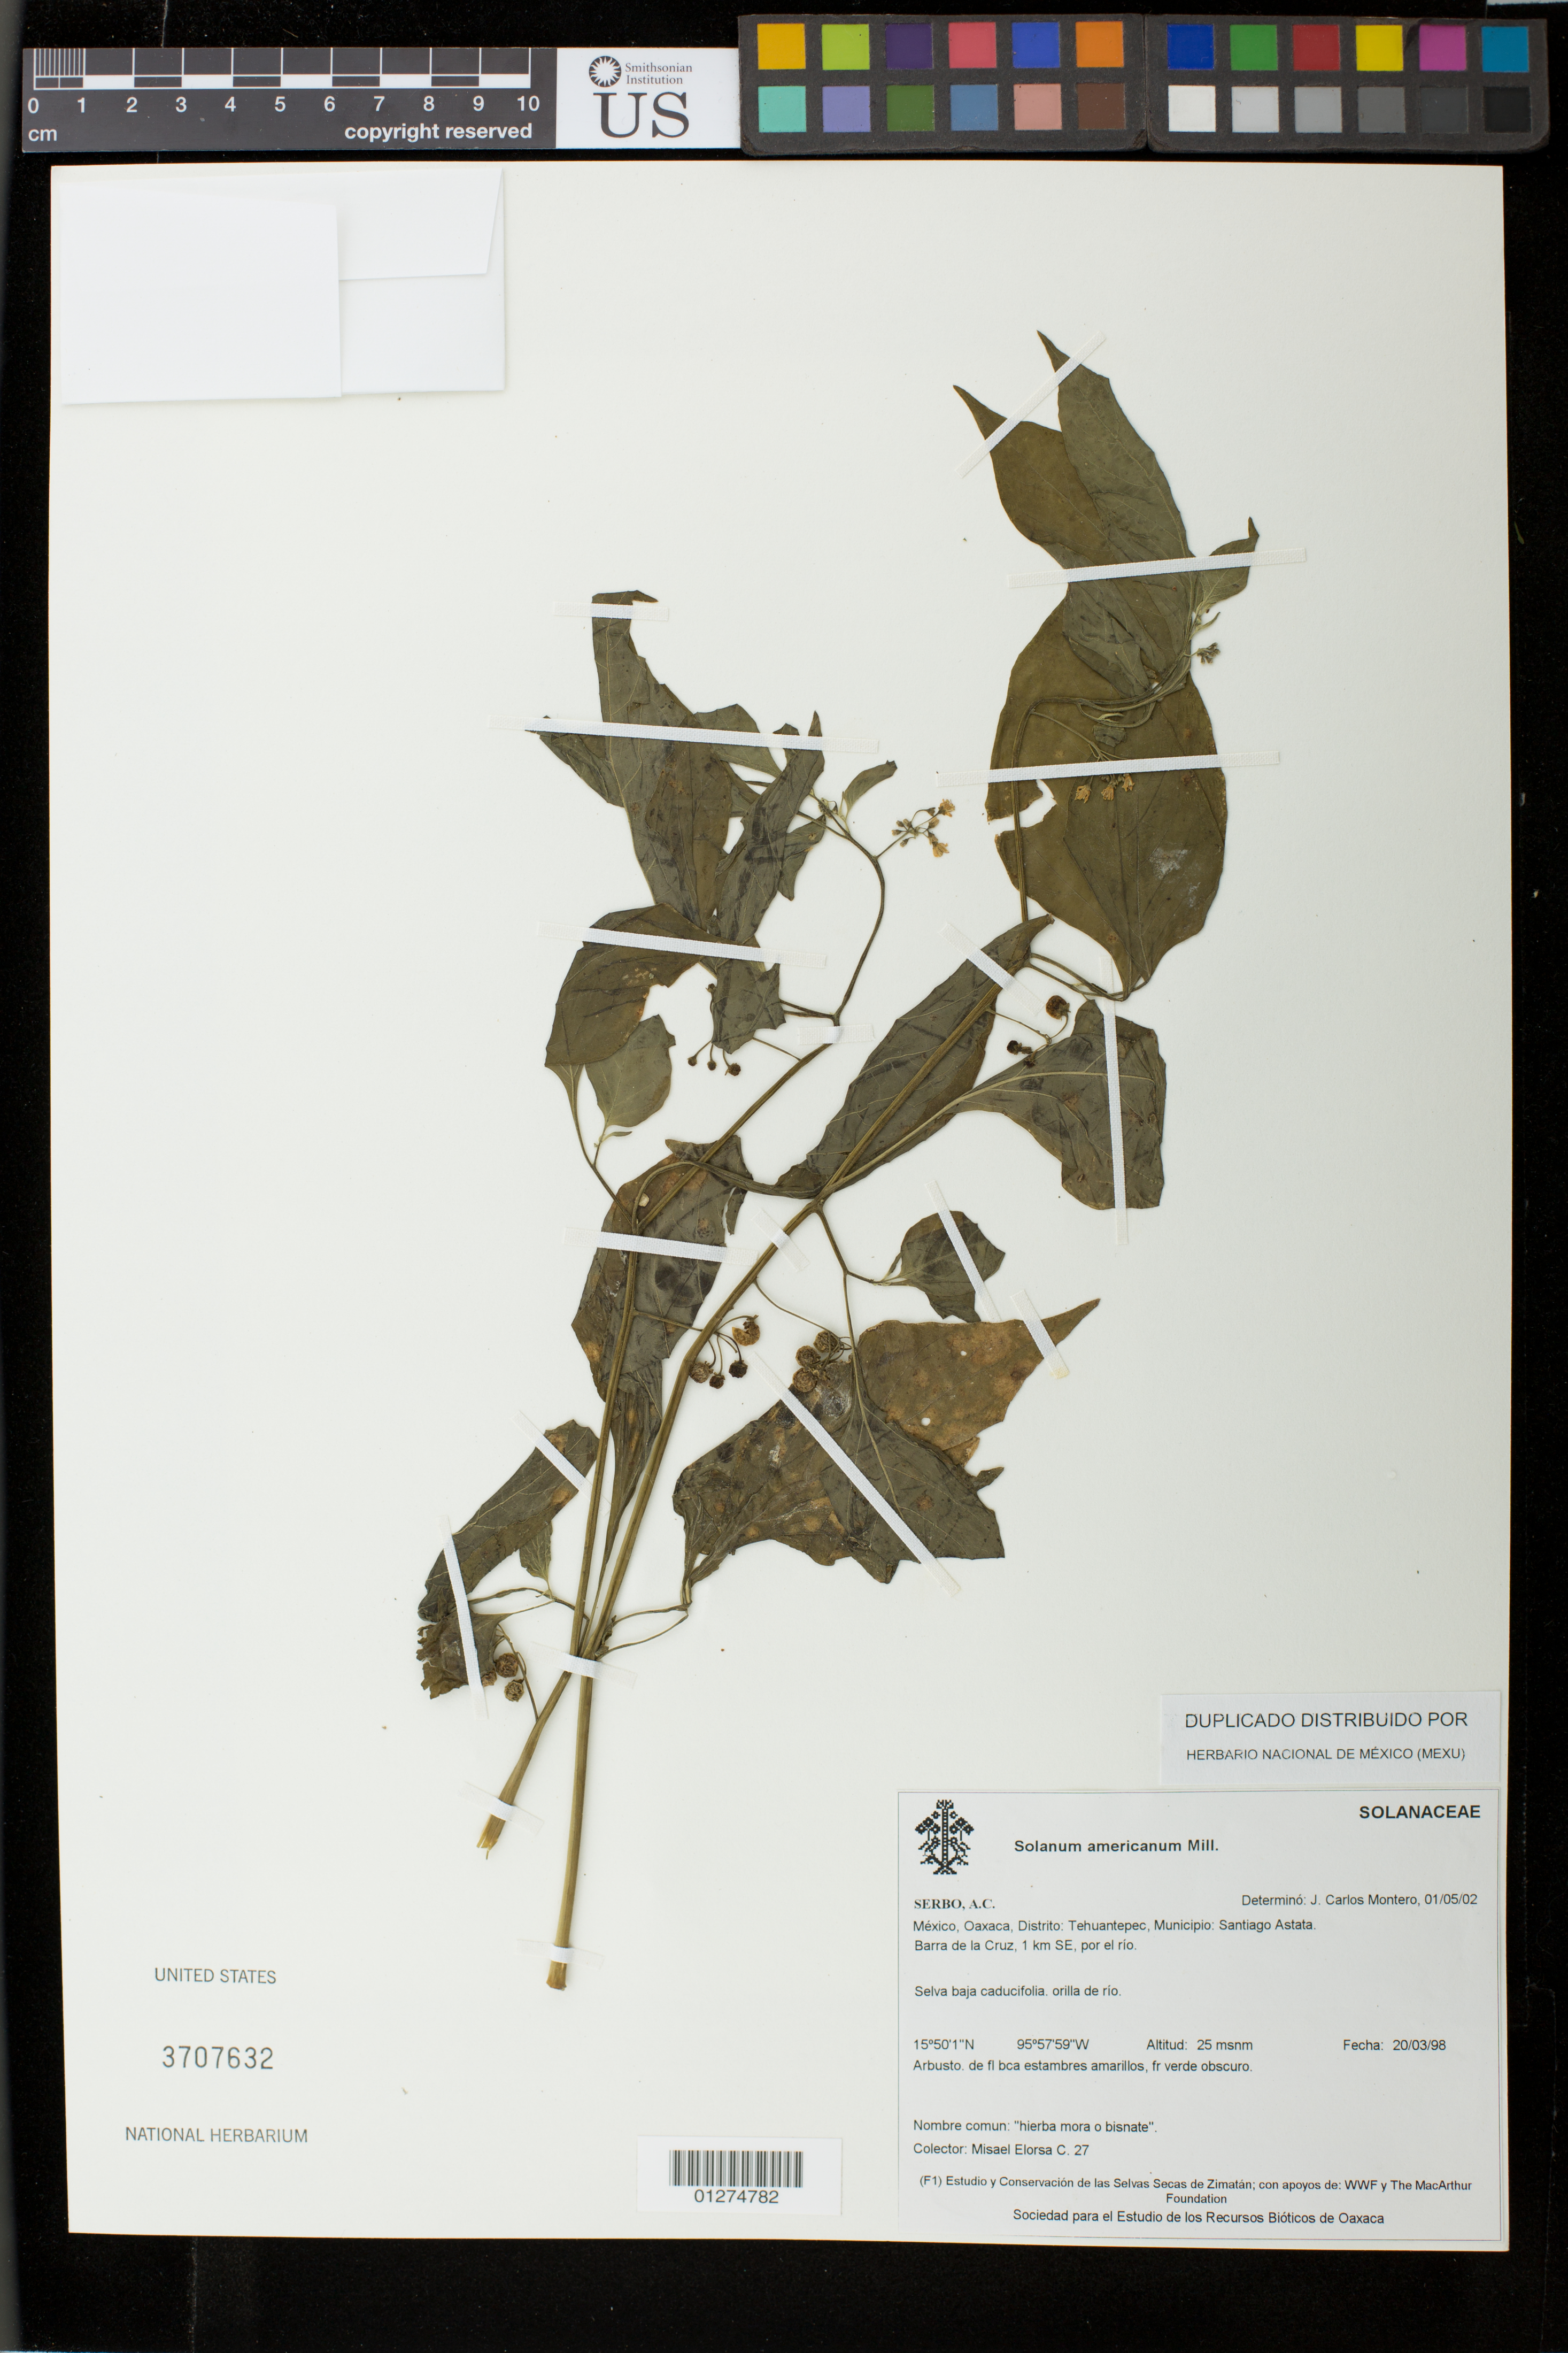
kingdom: Plantae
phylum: Tracheophyta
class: Magnoliopsida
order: Solanales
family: Solanaceae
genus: Solanum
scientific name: Solanum americanum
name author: Mill.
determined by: Montero-Castro, J. C.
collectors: M. Elorsa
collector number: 27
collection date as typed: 20/03/98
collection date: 1998-03-20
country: Mexico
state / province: Oaxaca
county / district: Tehuantepec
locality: Municipio: Santiago Astata, Barra de la Cruz, 1 km SE, por el rio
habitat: selva baja caducifolia, orilla de rio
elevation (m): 25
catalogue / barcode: US 3707632